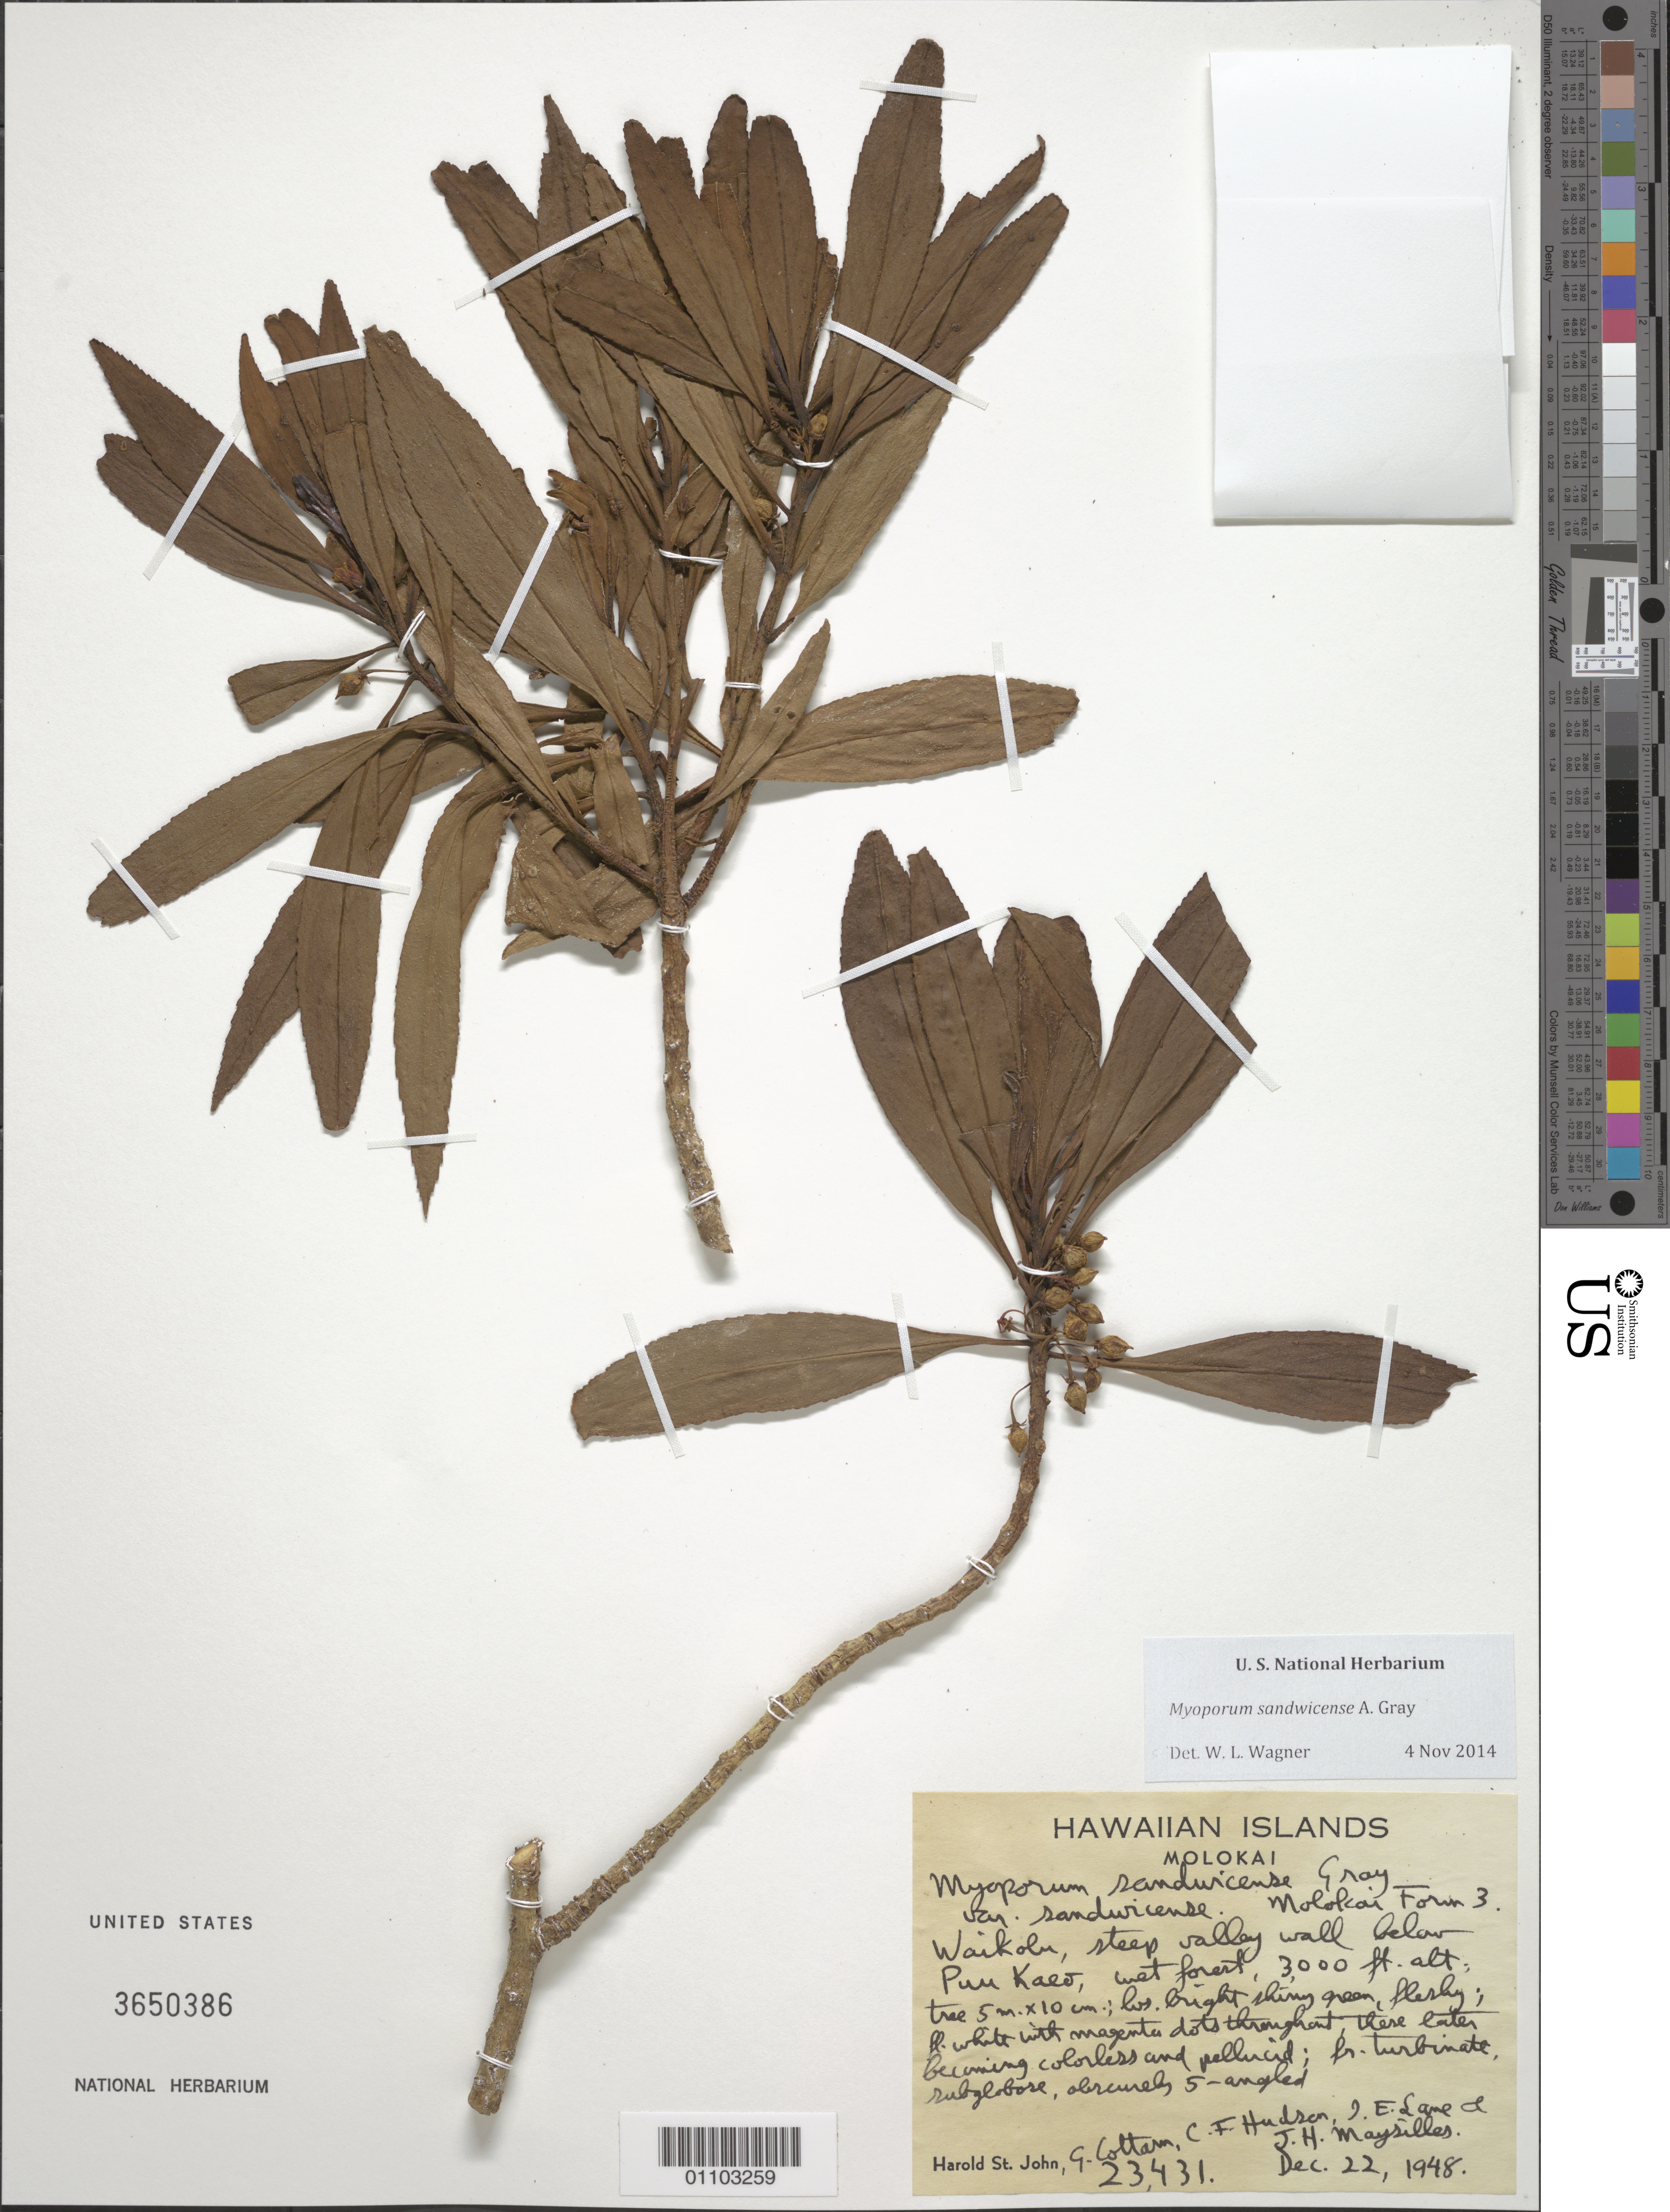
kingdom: Plantae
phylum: Tracheophyta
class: Magnoliopsida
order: Lamiales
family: Scrophulariaceae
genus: Myoporum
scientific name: Myoporum sandwicense subsp. sandwicense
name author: A. Gray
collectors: H. St. John, G. Cottam, C. F. Hudson, I. Lane & J. Maysilles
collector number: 23,431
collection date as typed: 22 Dec 1948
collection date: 1948-12-22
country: United States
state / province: Hawaii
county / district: Maui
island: Moloka'i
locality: Waikolu Valley, steep valley wall below Puu Kaeo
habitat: Wet forest, tree 5m x 10 cm.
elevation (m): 914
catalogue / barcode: US 3650386